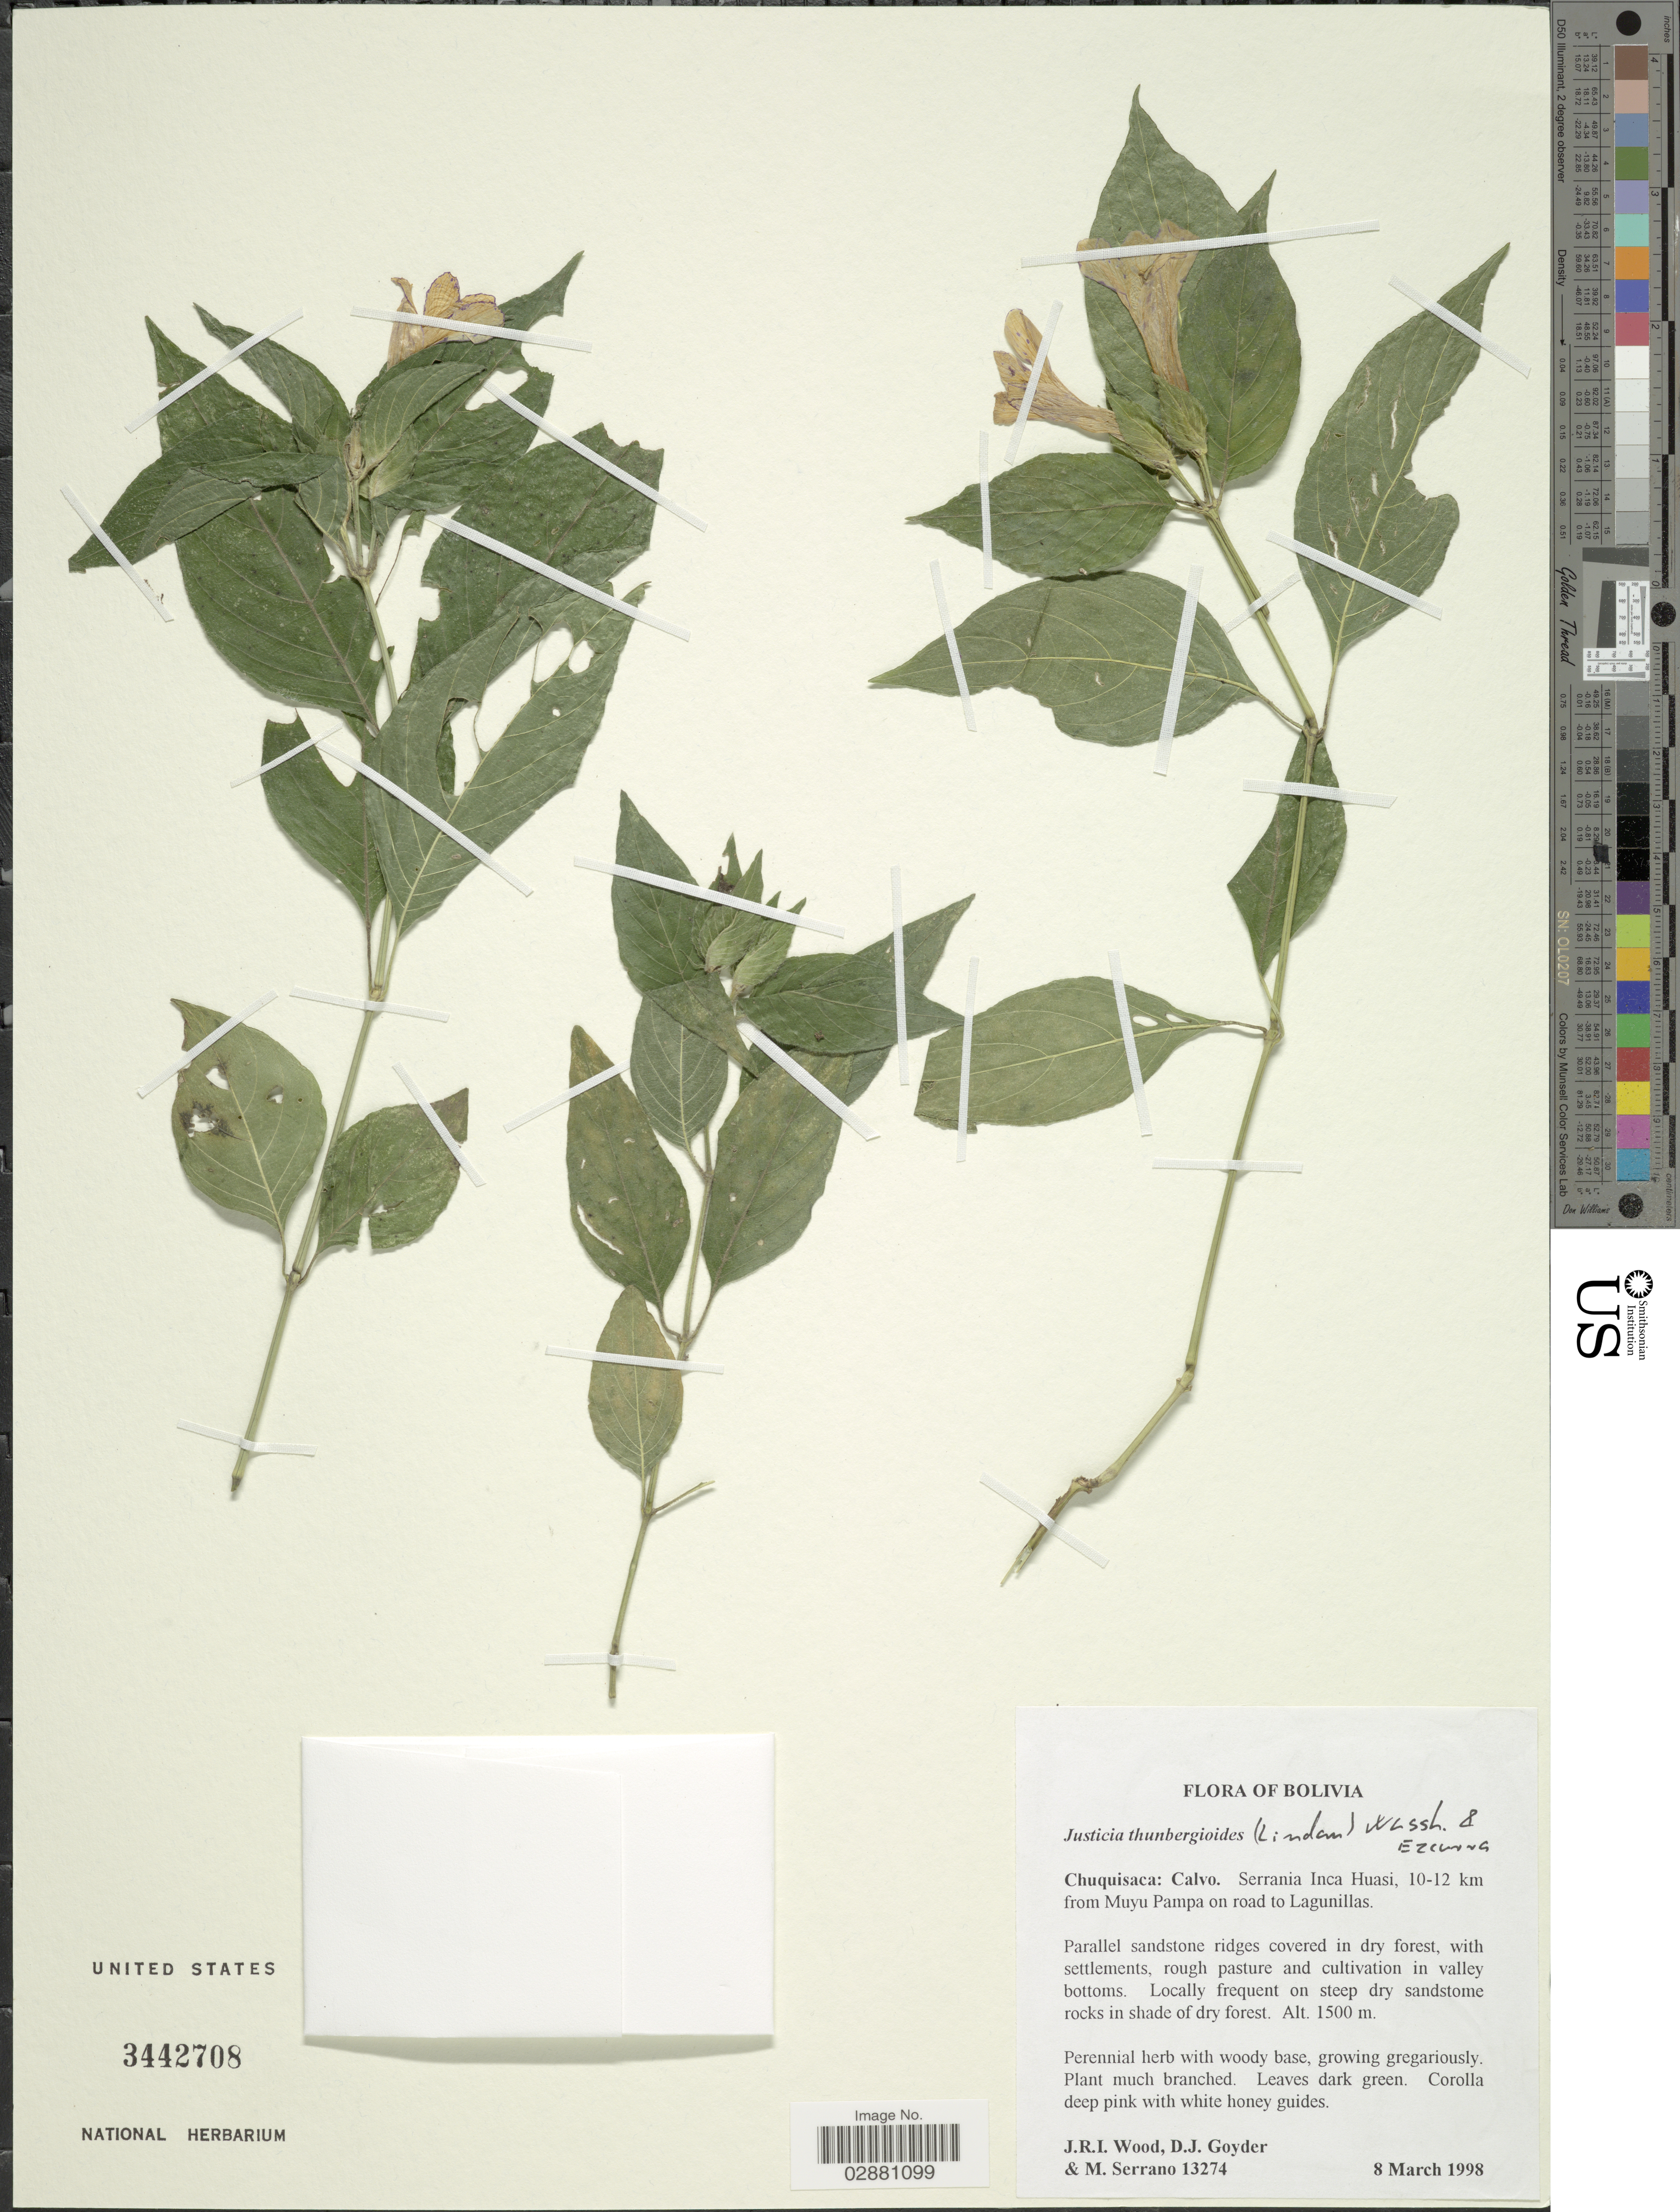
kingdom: Plantae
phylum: Tracheophyta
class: Magnoliopsida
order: Lamiales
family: Acanthaceae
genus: Justicia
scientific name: Justicia thunbergioides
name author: (Lindau) Leonard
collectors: J. R. I. Wood, D. Goyder & M. Serrano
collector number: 13274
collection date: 1998-03-08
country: Bolivia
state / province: Chuquisaca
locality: Calvo. Serrania Inca Huasi, 10-12 km from Muyu Pampa on road to Lagunillas.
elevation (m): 1500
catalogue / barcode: US 3442708